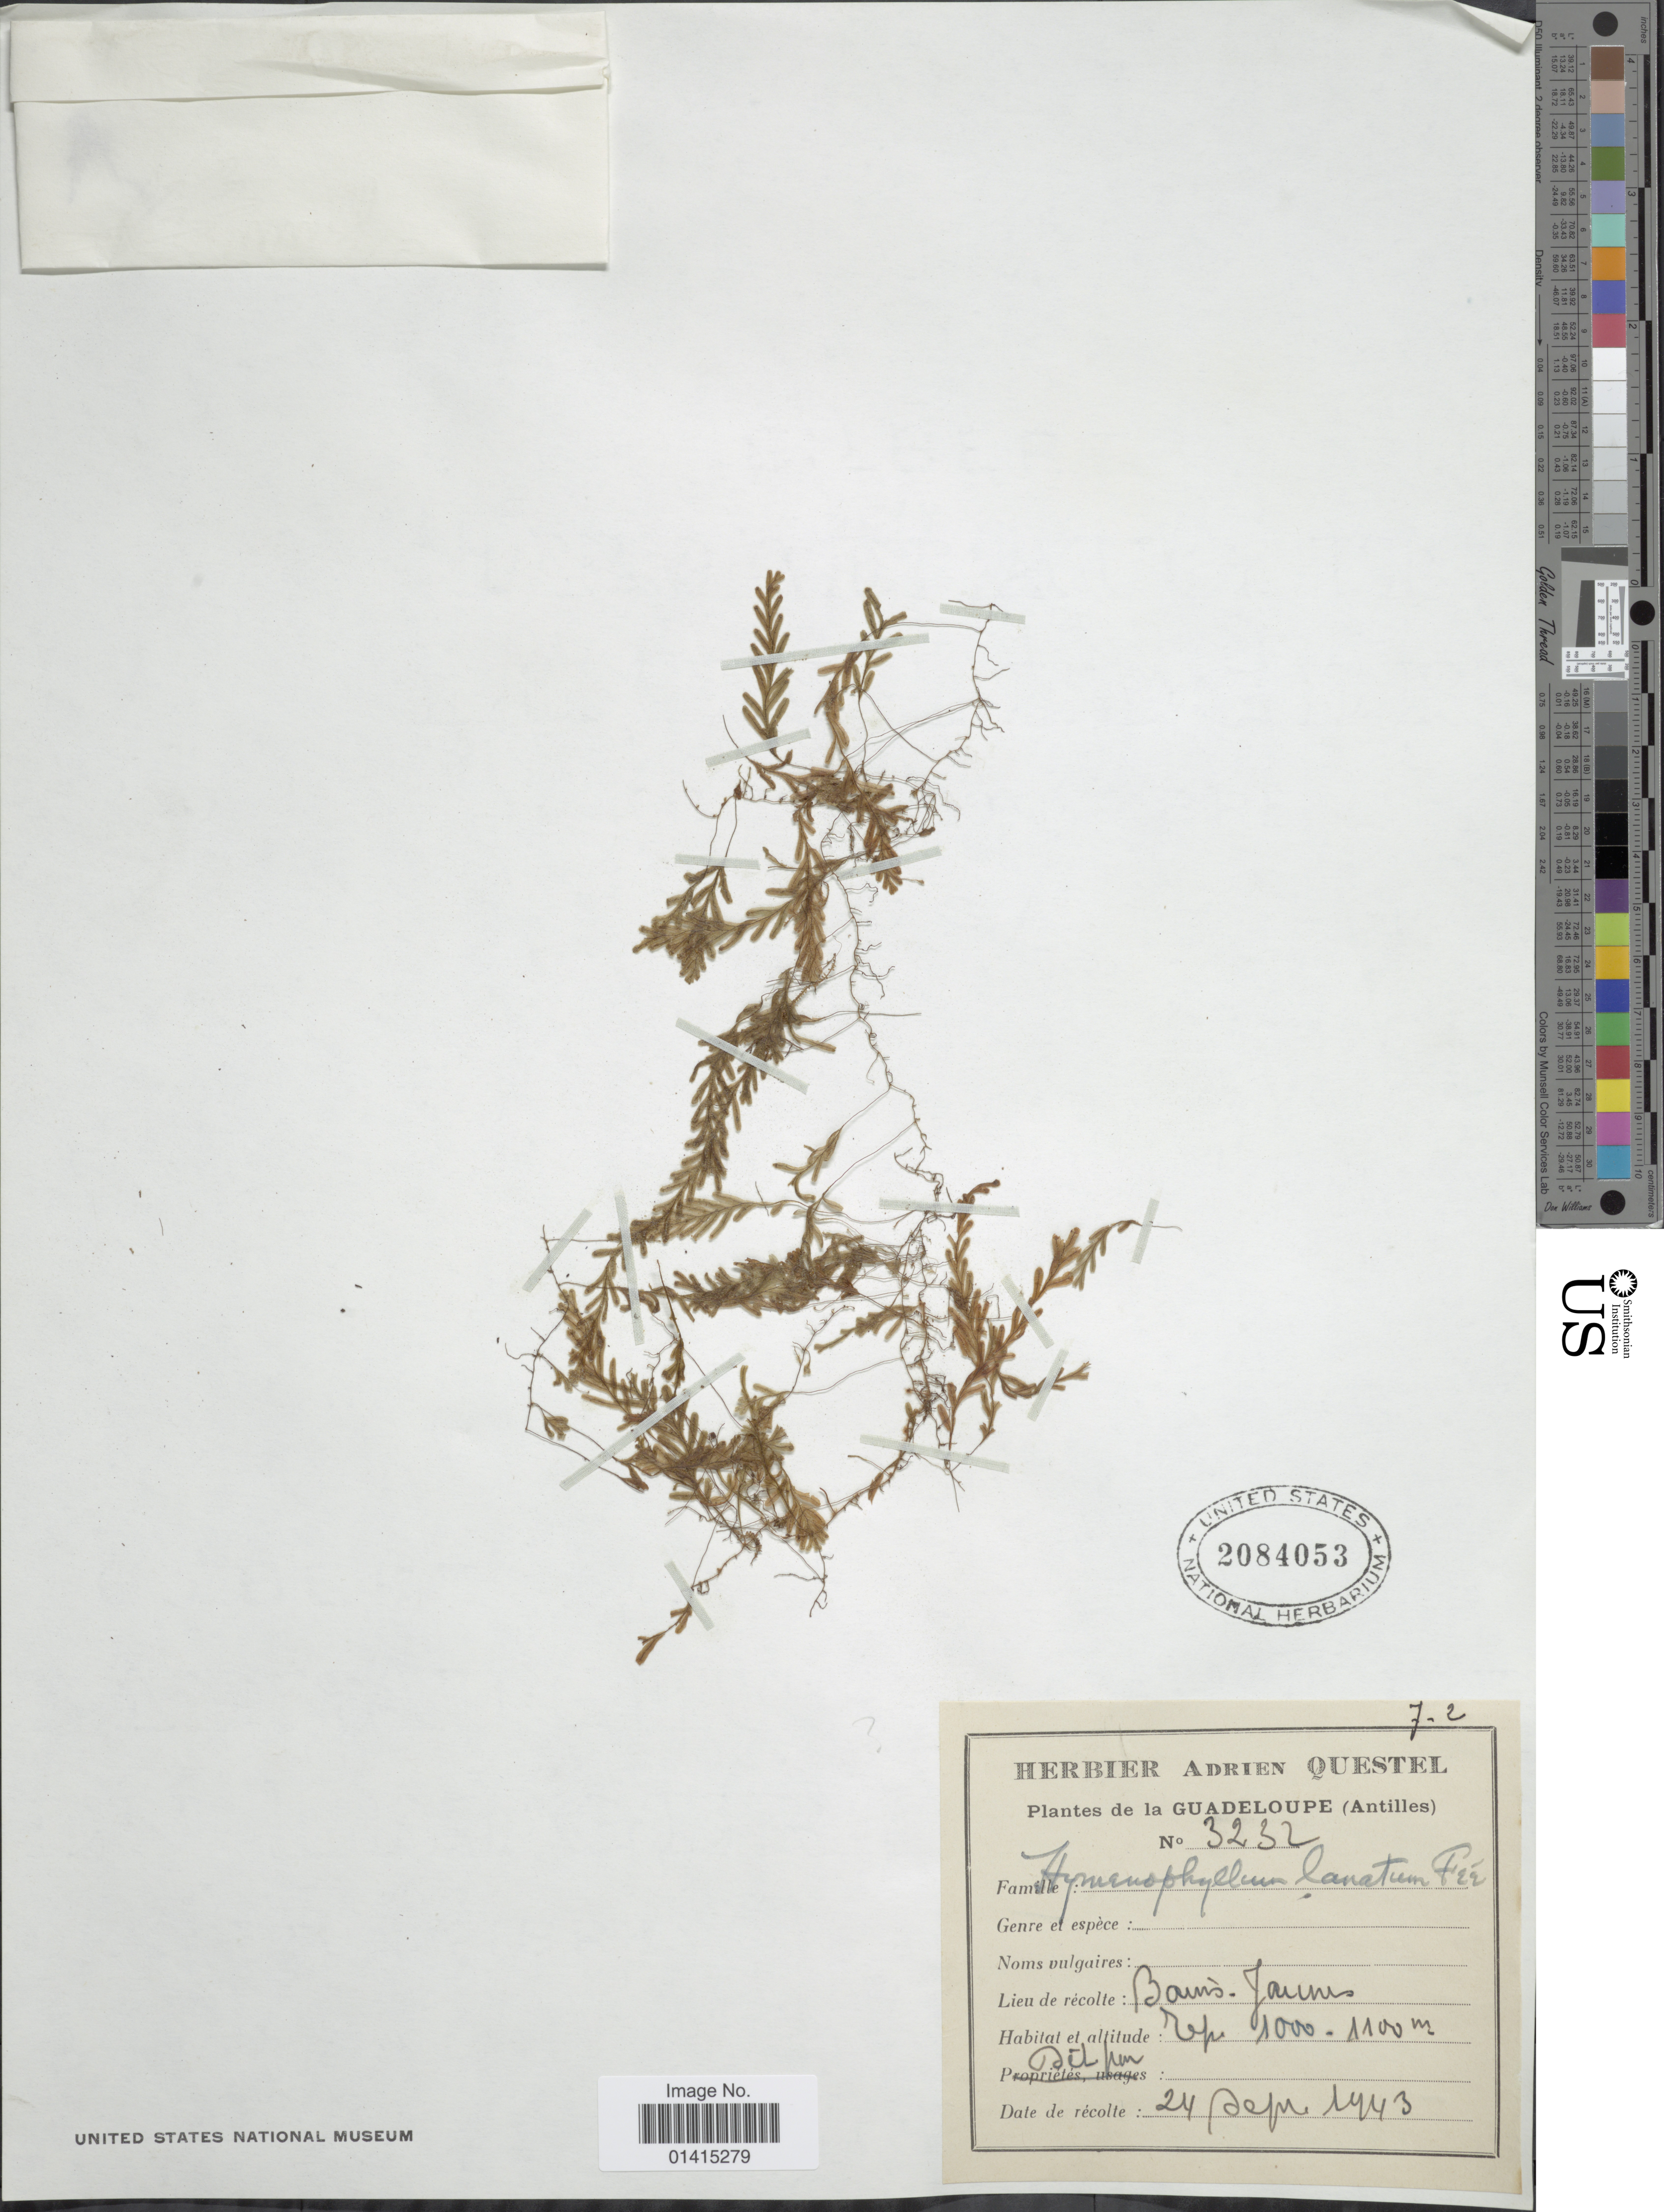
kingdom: Plantae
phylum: Tracheophyta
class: Polypodiopsida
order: Hymenophyllales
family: Hymenophyllaceae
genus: Hymenophyllum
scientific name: Hymenophyllum lanatum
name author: Fée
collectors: A. Questel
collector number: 3232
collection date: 1943-09-24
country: Guadeloupe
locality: Guadeloupe (Antilles), Bains-Jaunes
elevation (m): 1000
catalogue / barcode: US 2084053